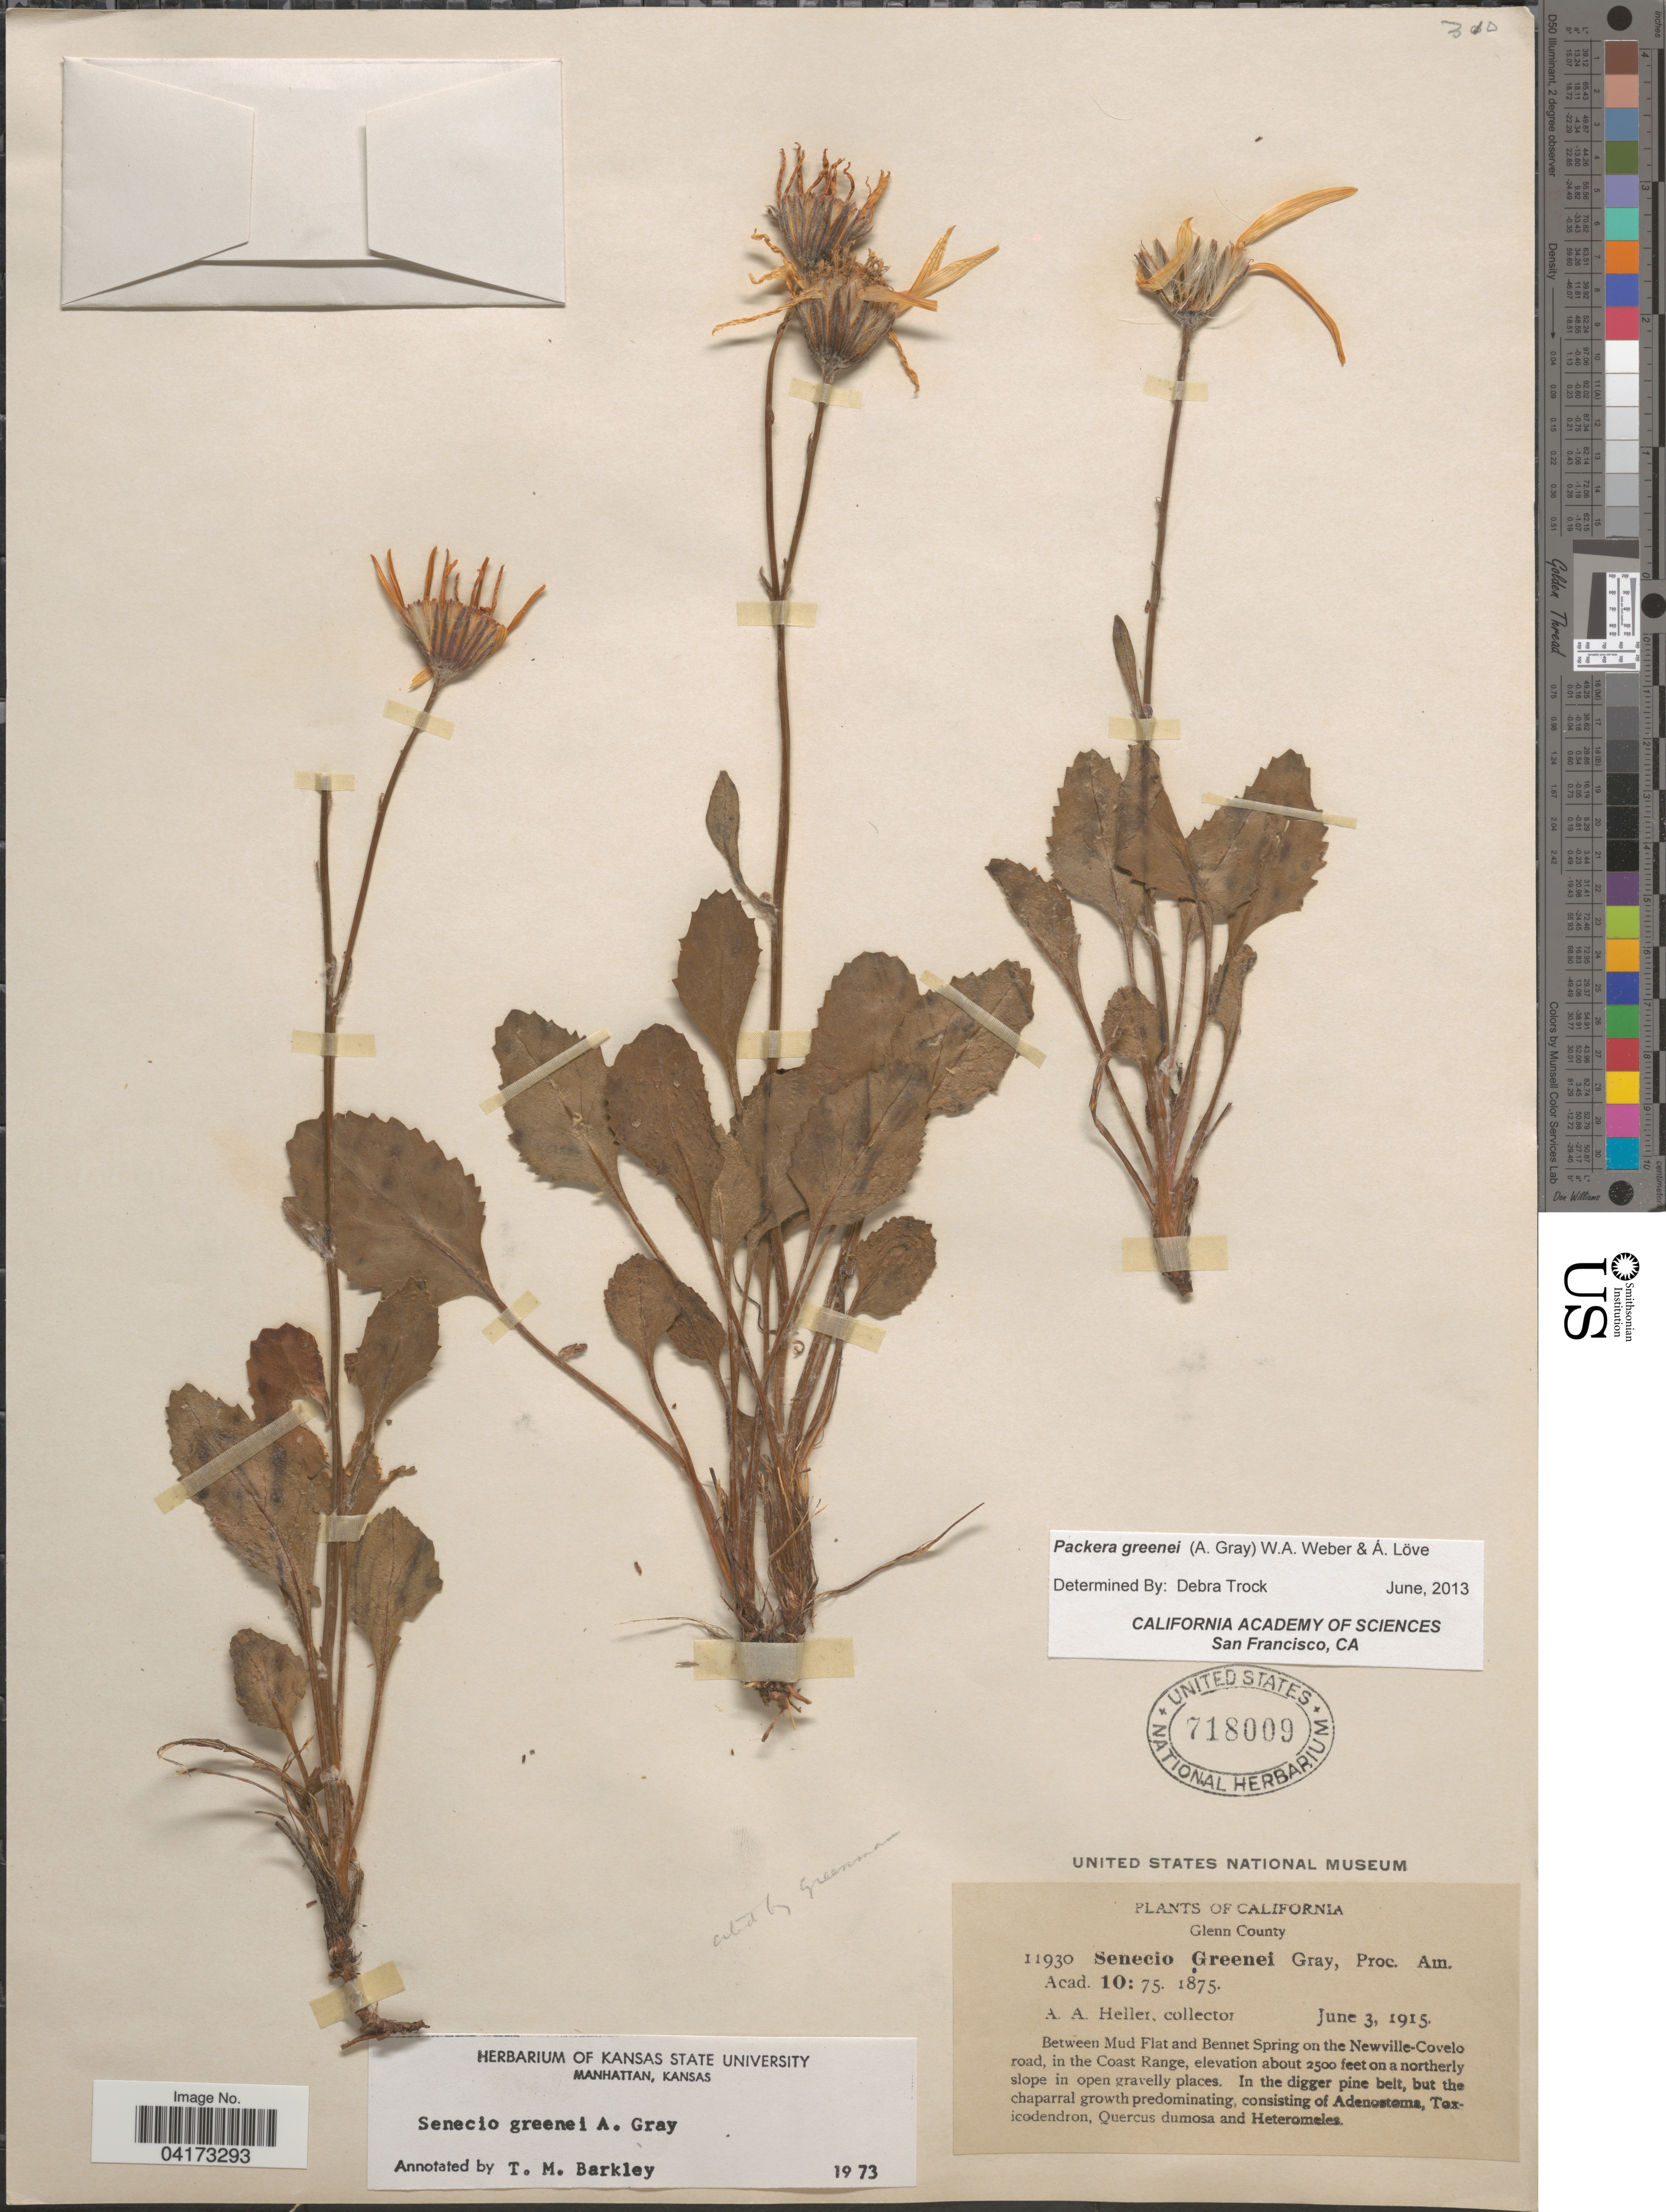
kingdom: Plantae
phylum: Tracheophyta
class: Magnoliopsida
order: Asterales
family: Asteraceae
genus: Packera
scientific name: Packera greenei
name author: (A. Gray) W.A. Weber & Á. Löve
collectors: A. A. Heller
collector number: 11930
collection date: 1915-06-03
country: United States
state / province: California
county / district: Glenn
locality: Glenn County. Between Mud Flat and Bennet Spring on the Newville-Covelo road, in the Coast Range.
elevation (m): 762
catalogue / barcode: US 718009